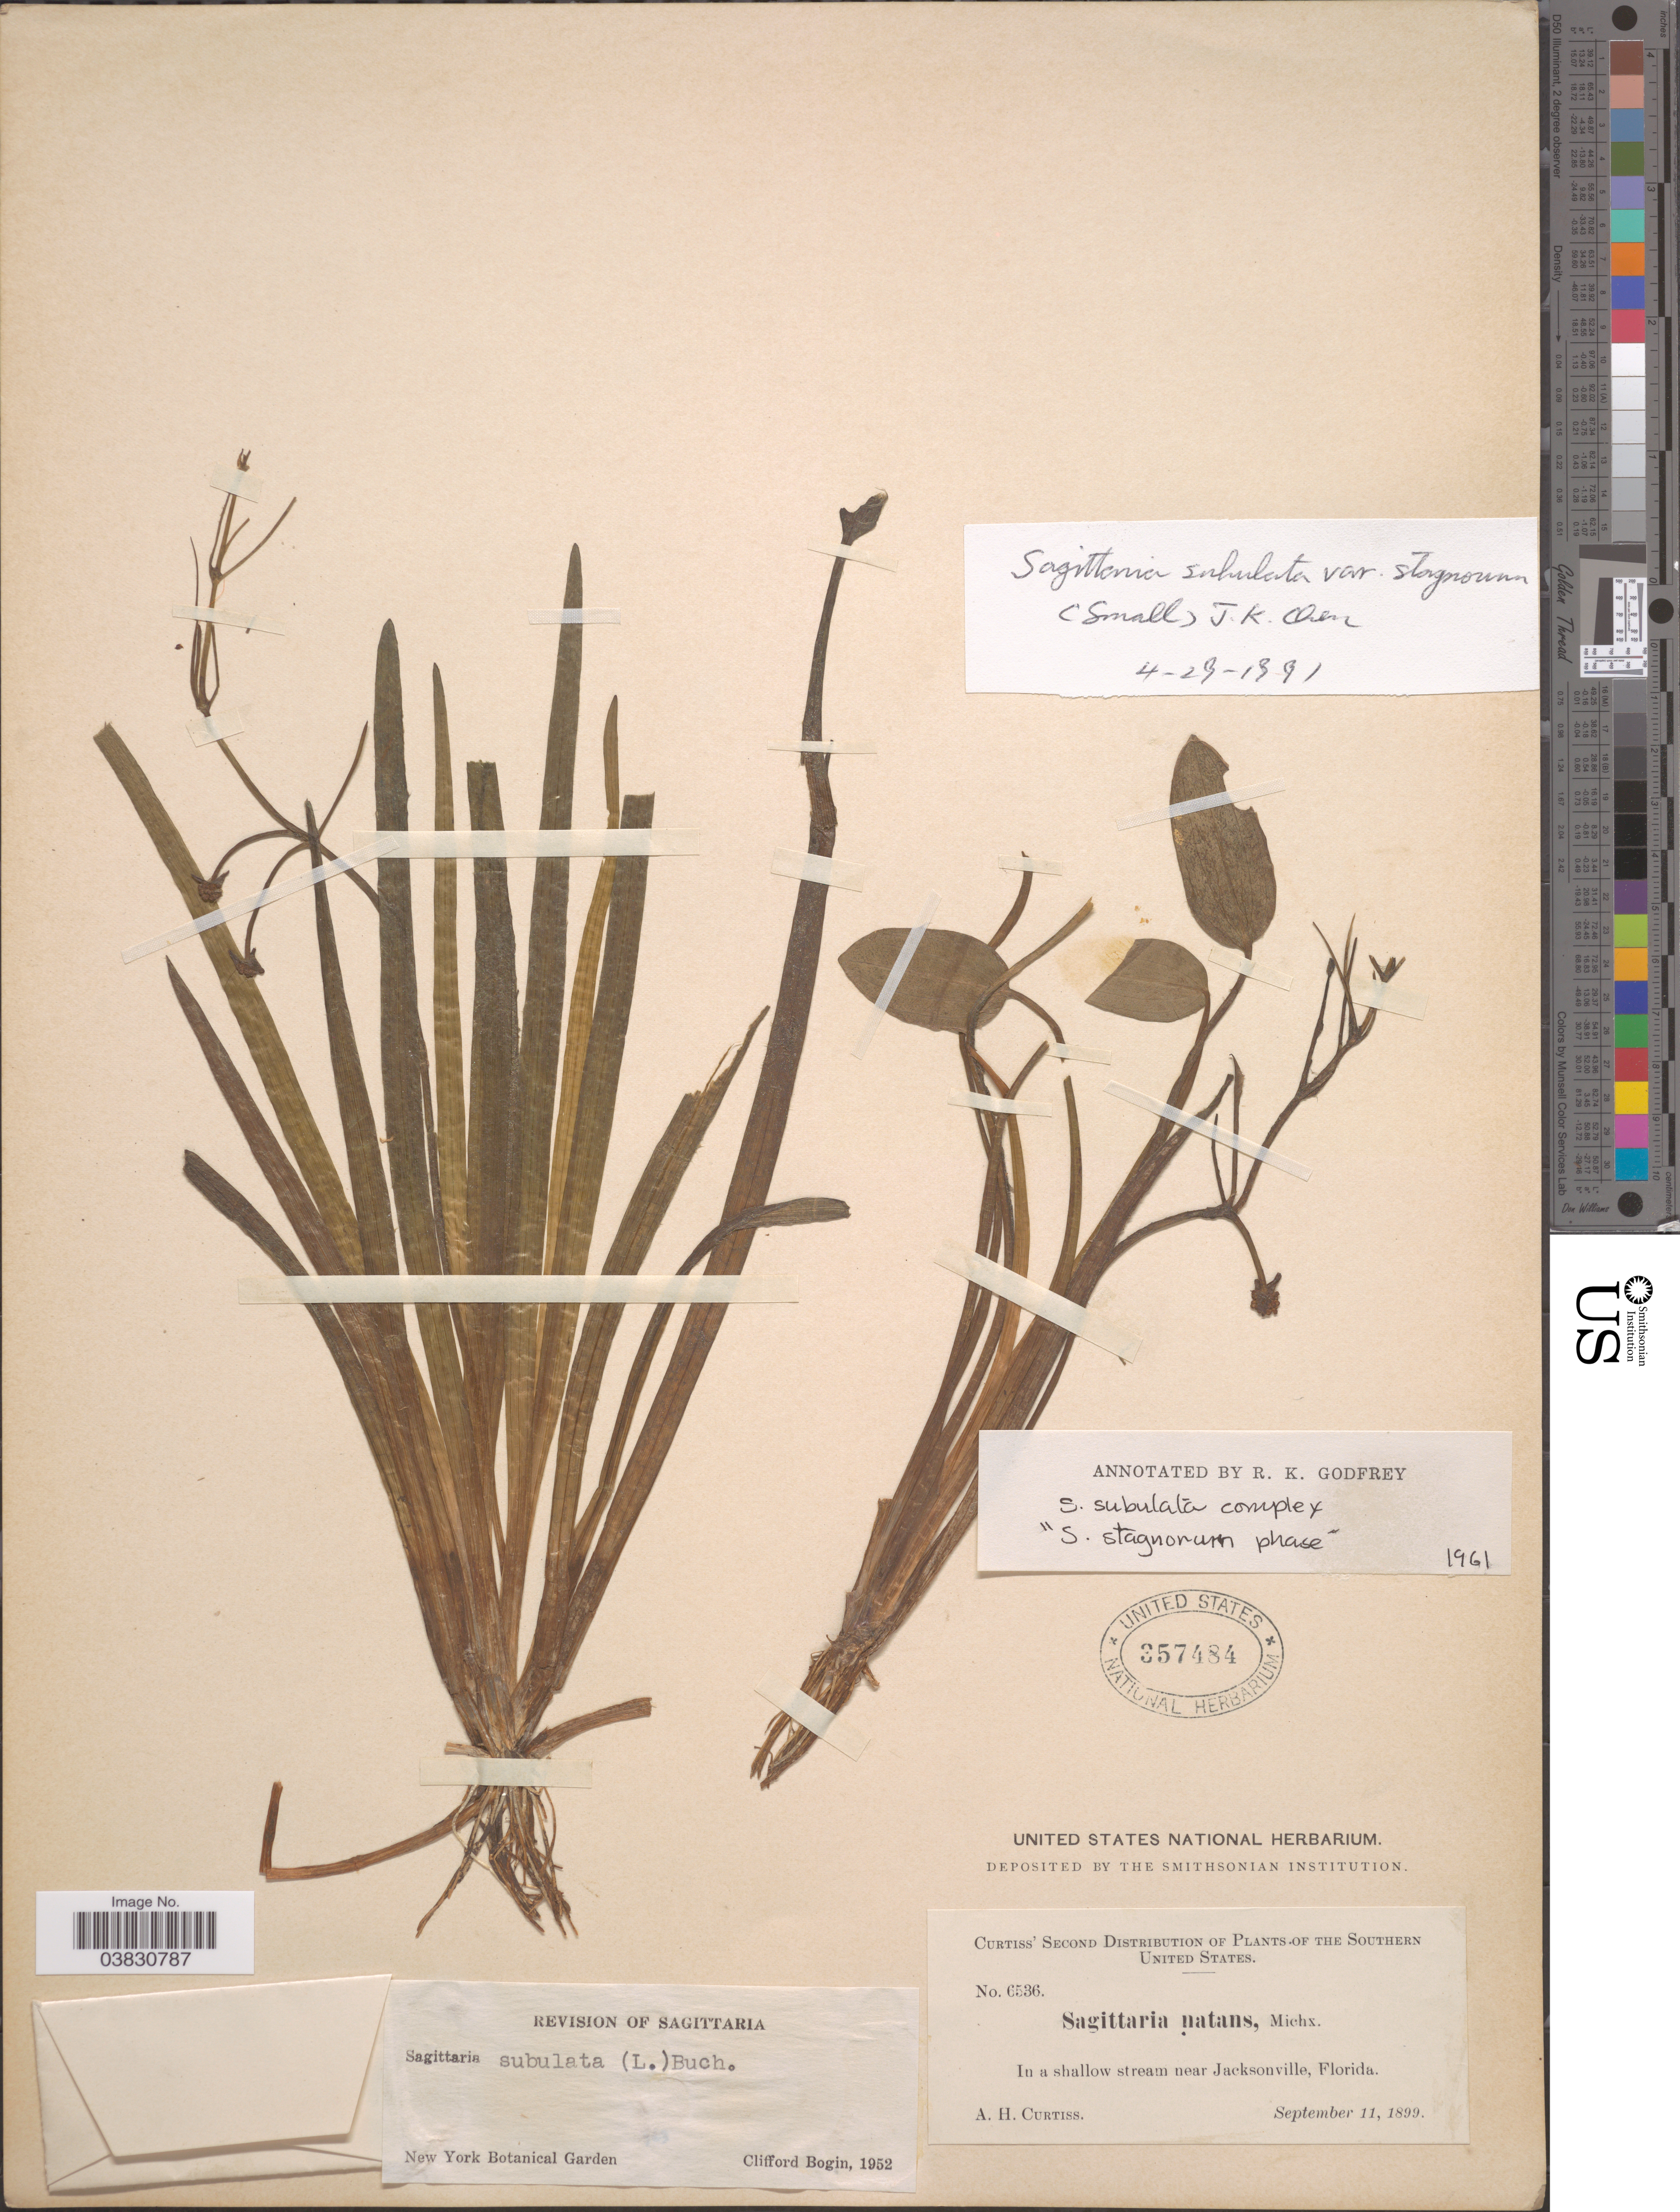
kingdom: Plantae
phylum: Tracheophyta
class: Liliopsida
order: Alismatales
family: Alismataceae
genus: Sagittaria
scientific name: Sagittaria subulata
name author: (L.) Buchenau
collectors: A. H. Curtiss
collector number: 6536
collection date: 1899-09-11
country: United States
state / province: Florida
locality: The Southern United States. In a shallow stream near Jacksonville.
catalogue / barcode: US 357484